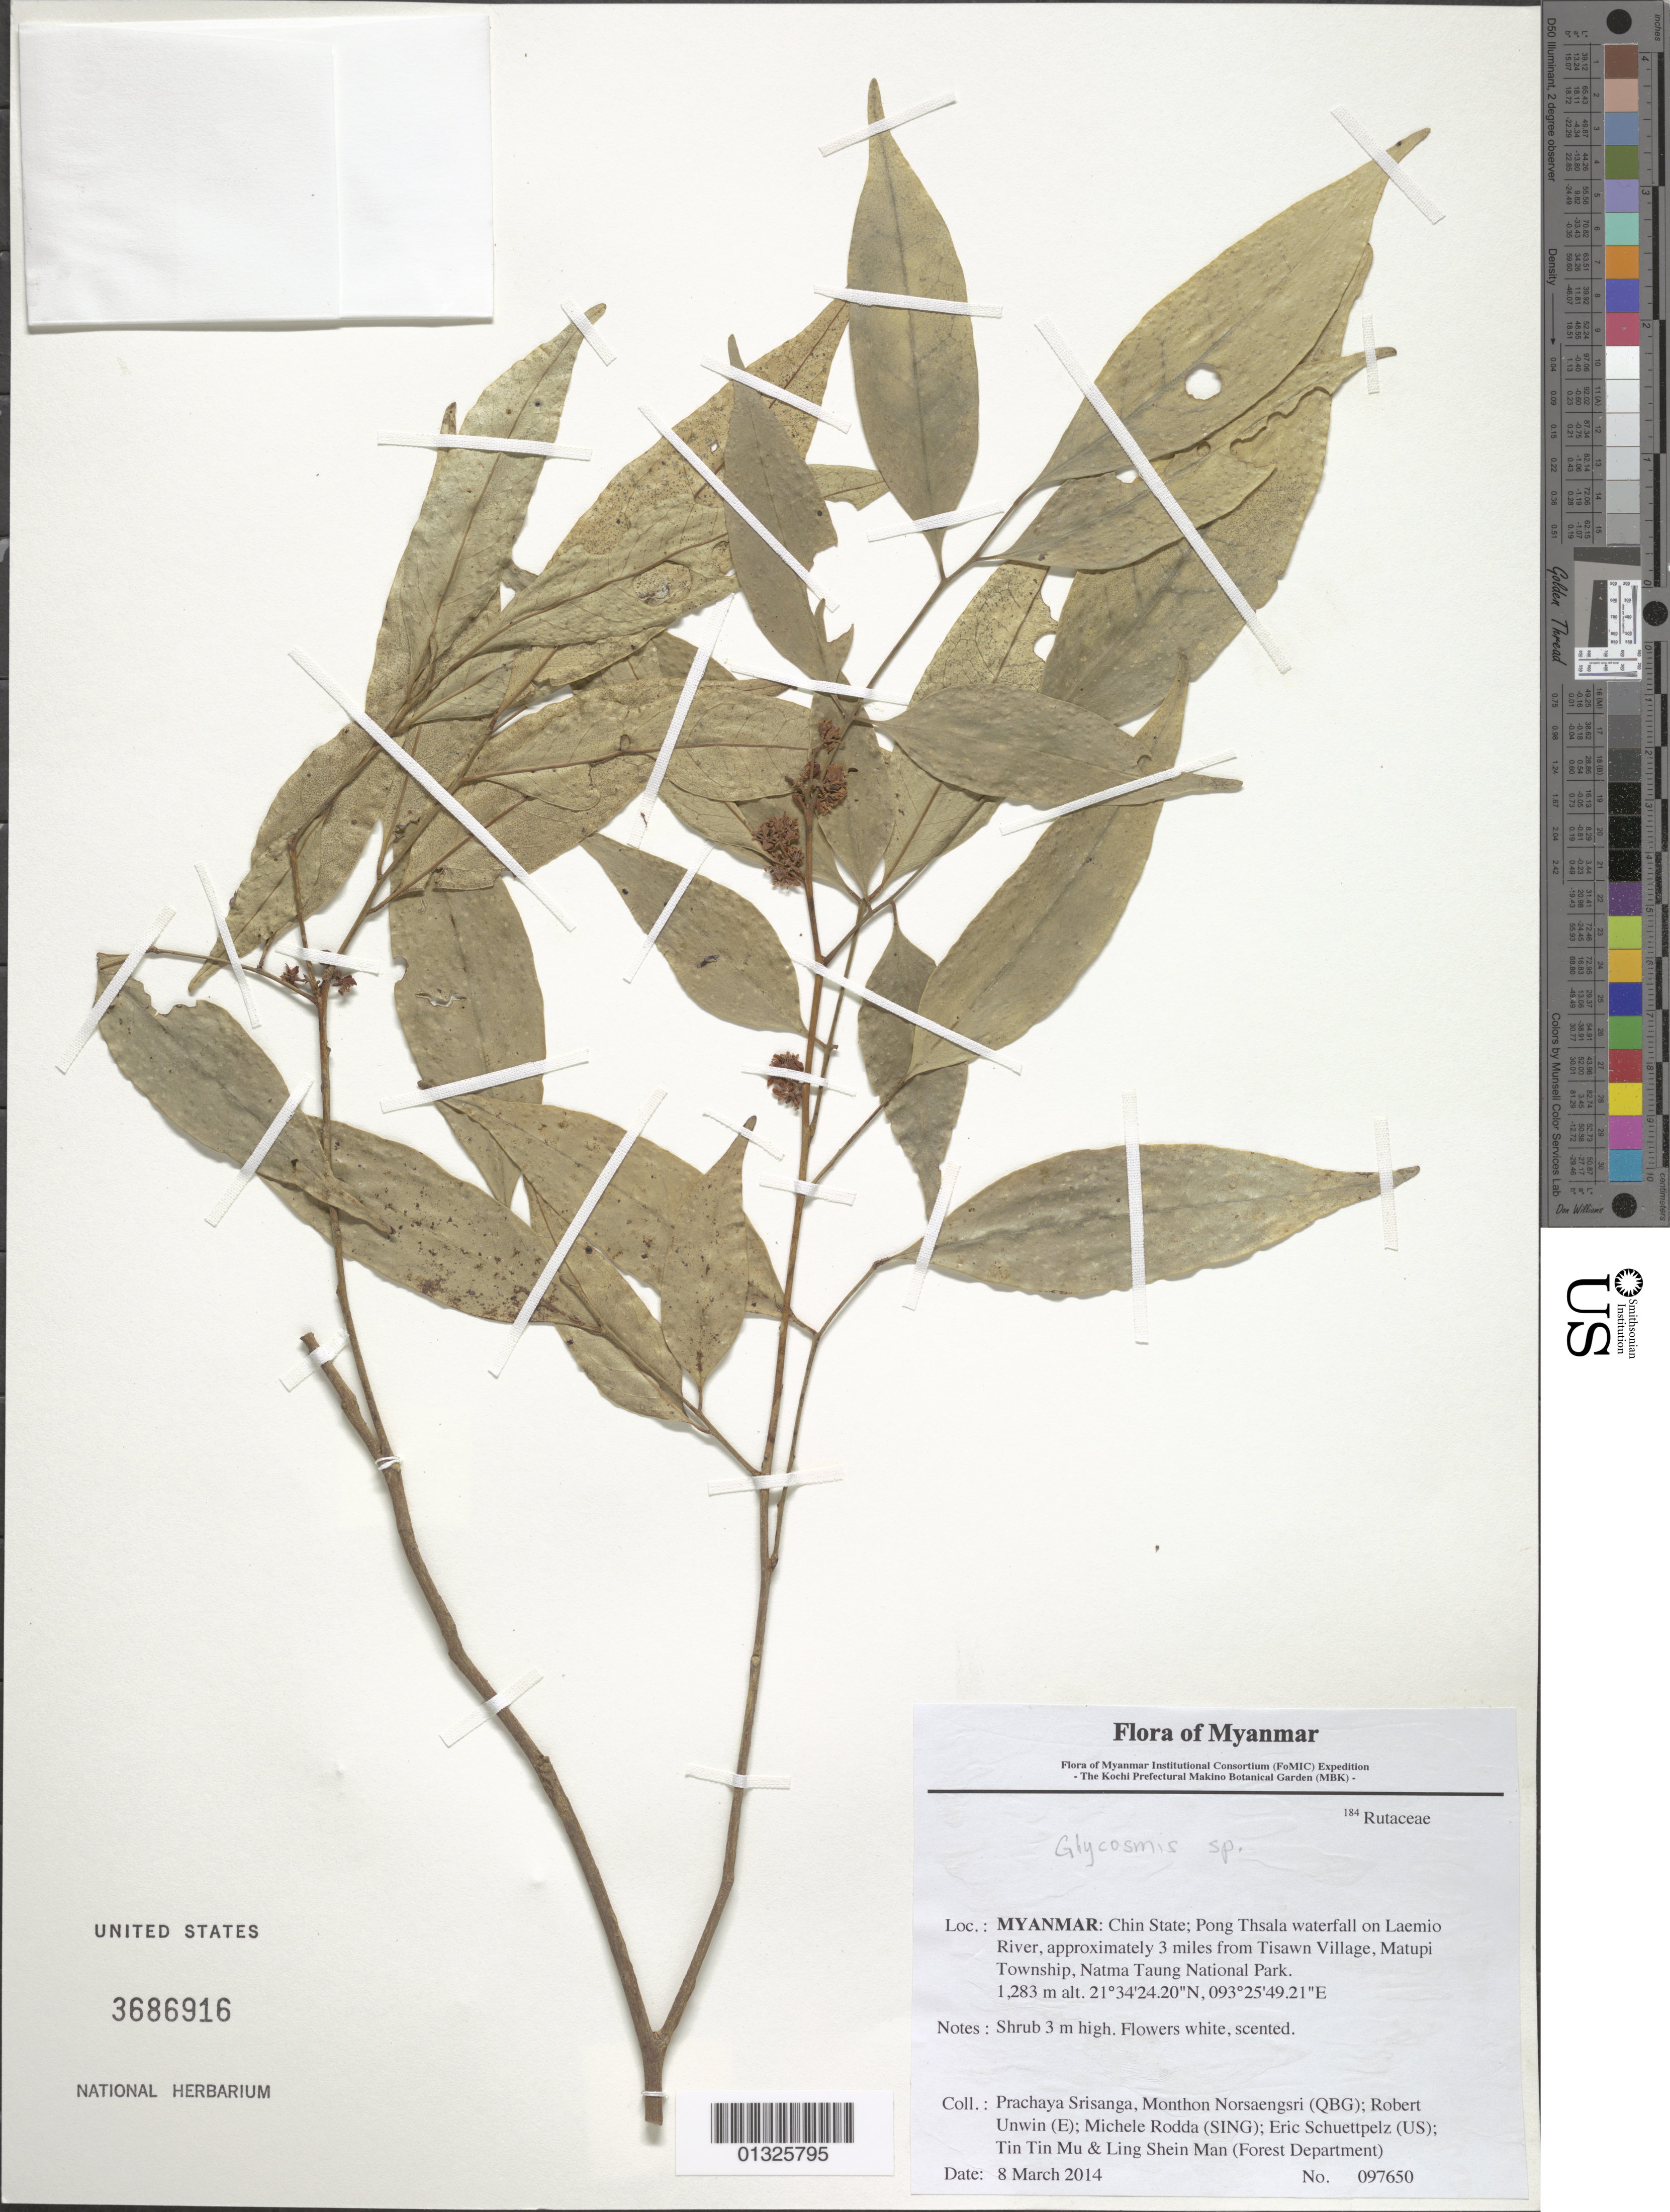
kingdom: Plantae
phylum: Tracheophyta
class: Magnoliopsida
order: Sapindales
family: Rutaceae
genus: Glycosmis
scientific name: Glycosmis sp.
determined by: Esser, Hans -J., (HUH)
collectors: P. Srisanga, M. Norsaengsri, R. Unwin, M. Rodda, E. Schuettpelz, Tin Tin Mu & Ling Shein Man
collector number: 97650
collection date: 2014-03-08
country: Myanmar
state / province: Chin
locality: Pong Thsala waterfall on Laemio River, approximately 3 miles from Tisawn Village, Matupi Township, Natma Taung National Park.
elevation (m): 1283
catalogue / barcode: US 3686916